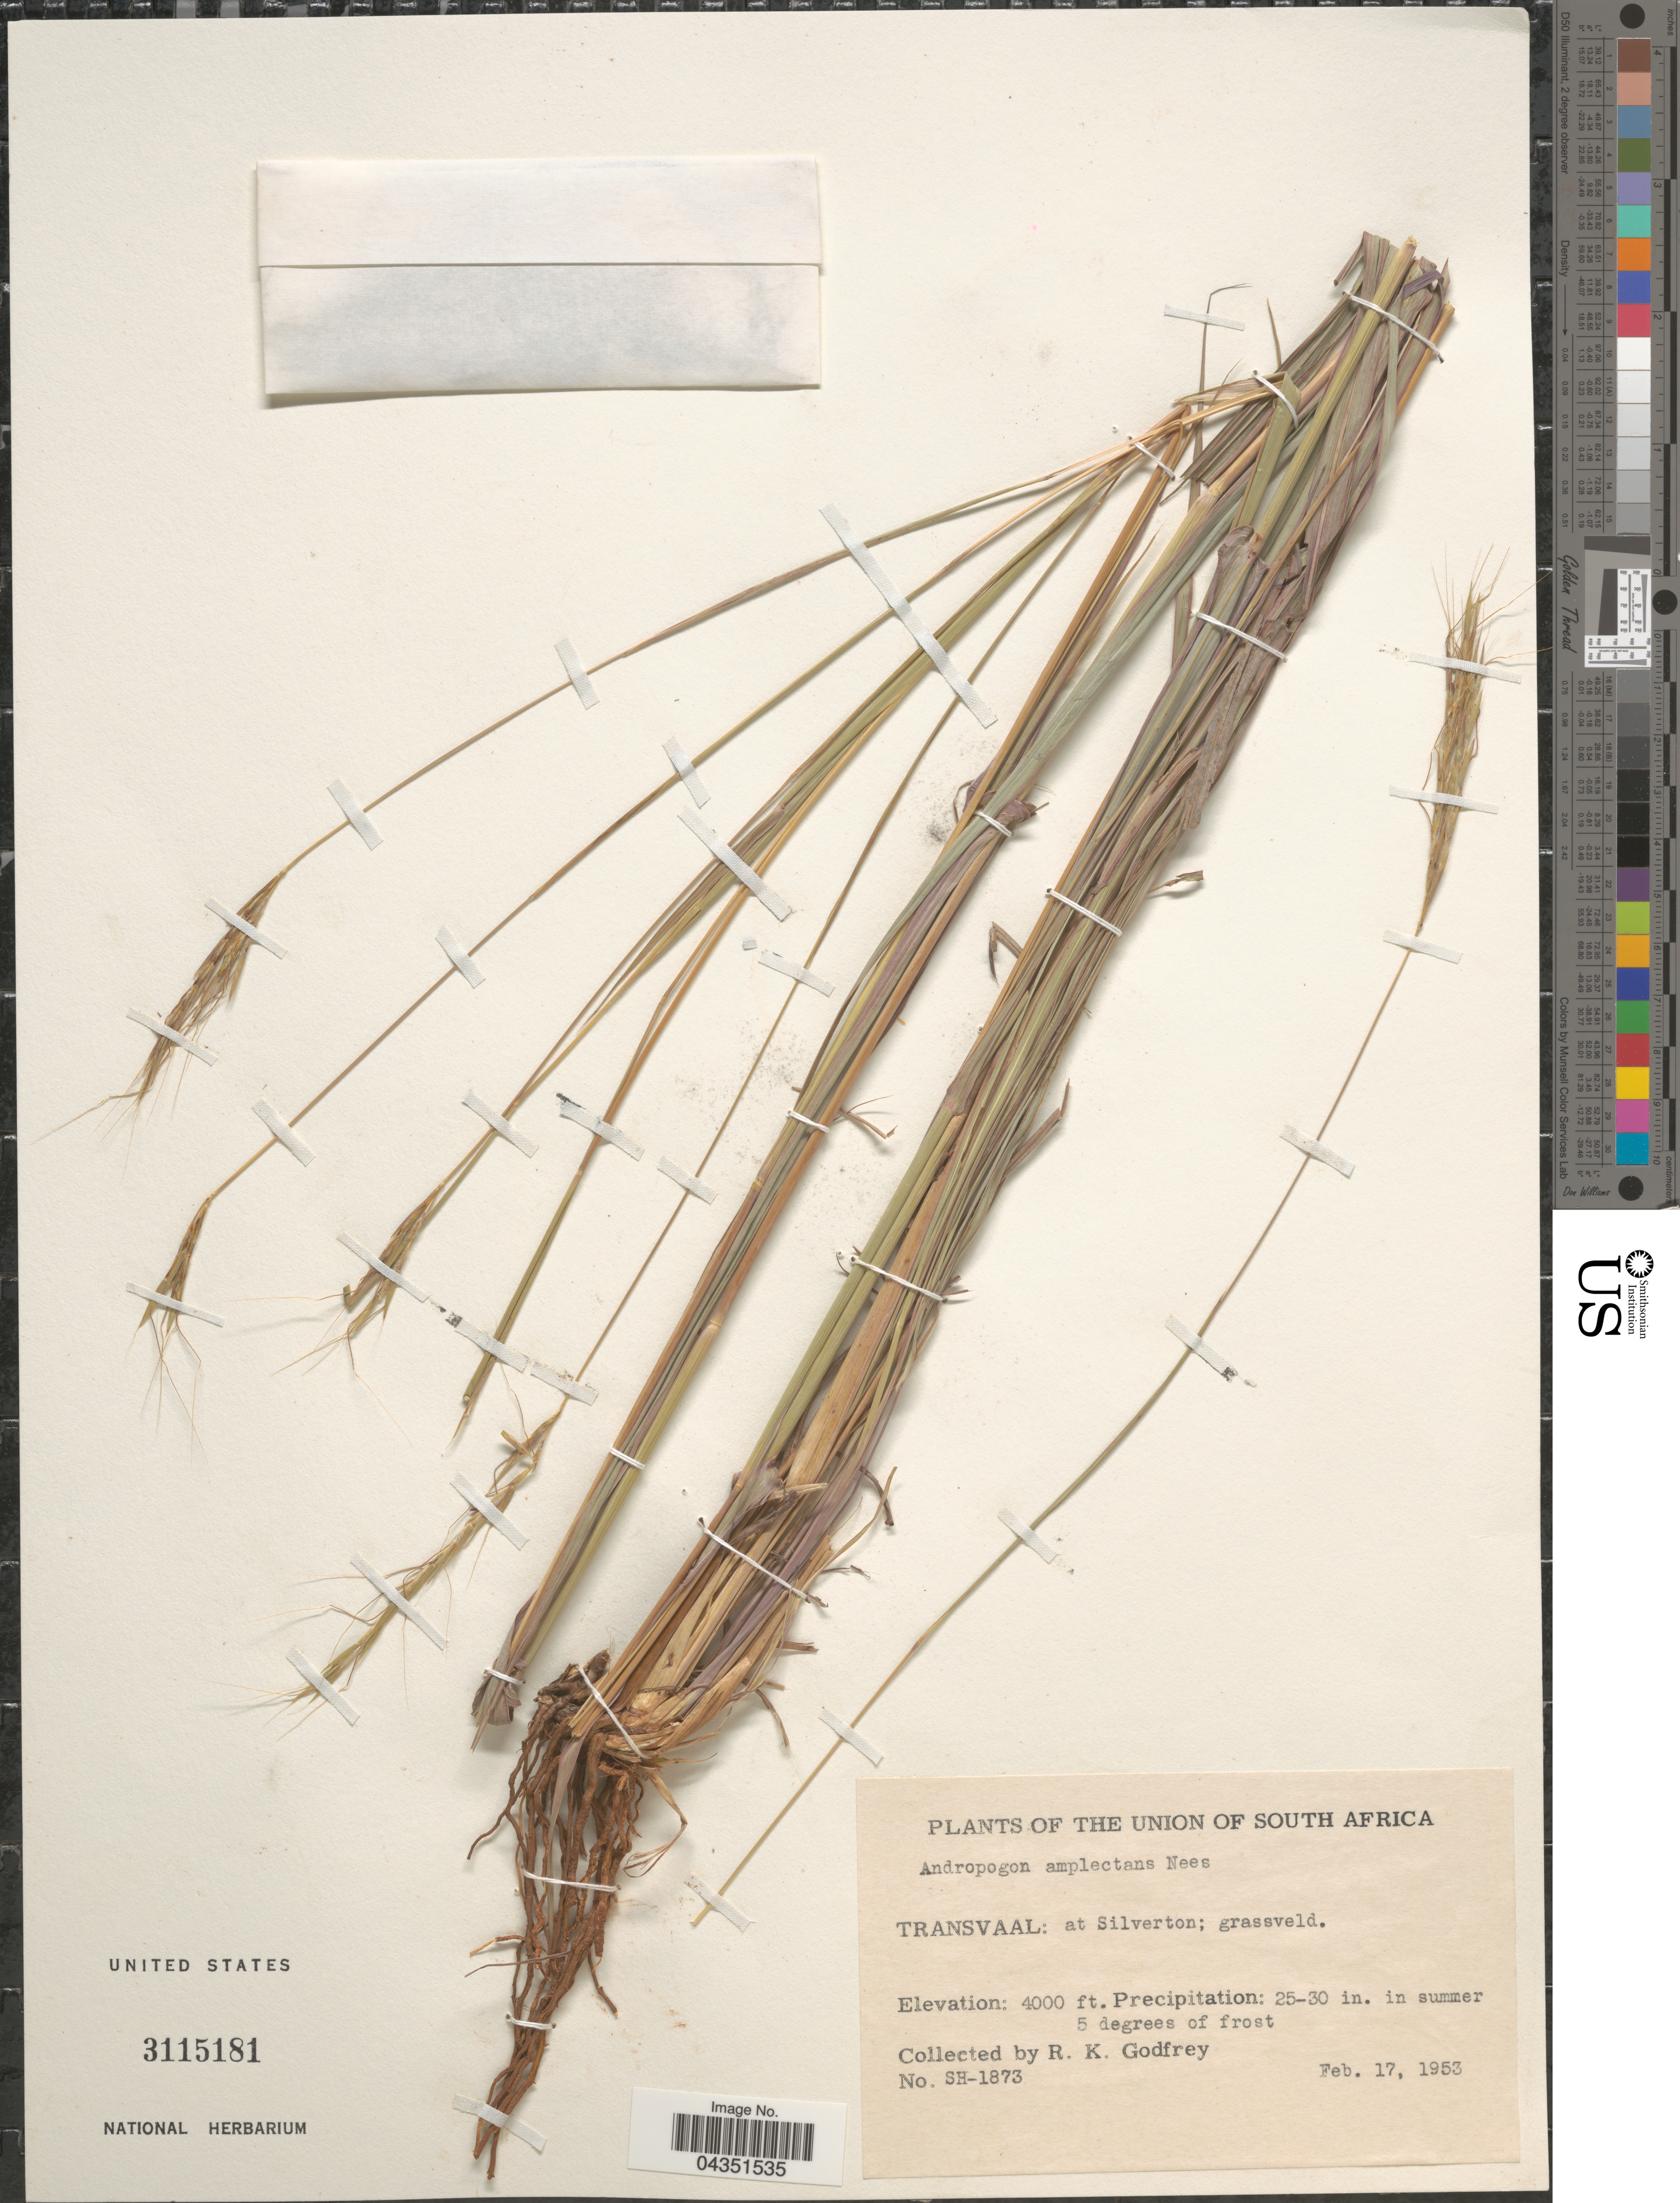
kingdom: Plantae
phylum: Tracheophyta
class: Liliopsida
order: Poales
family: Poaceae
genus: Diheteropogon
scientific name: Diheteropogon amplectens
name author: (Nees) Clayton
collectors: R. K. Godfrey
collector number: SH-1873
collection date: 1953-02-17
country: South Africa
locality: Union of South Africa. Transvaal; at Silverton.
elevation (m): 1219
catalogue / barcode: US 3115181